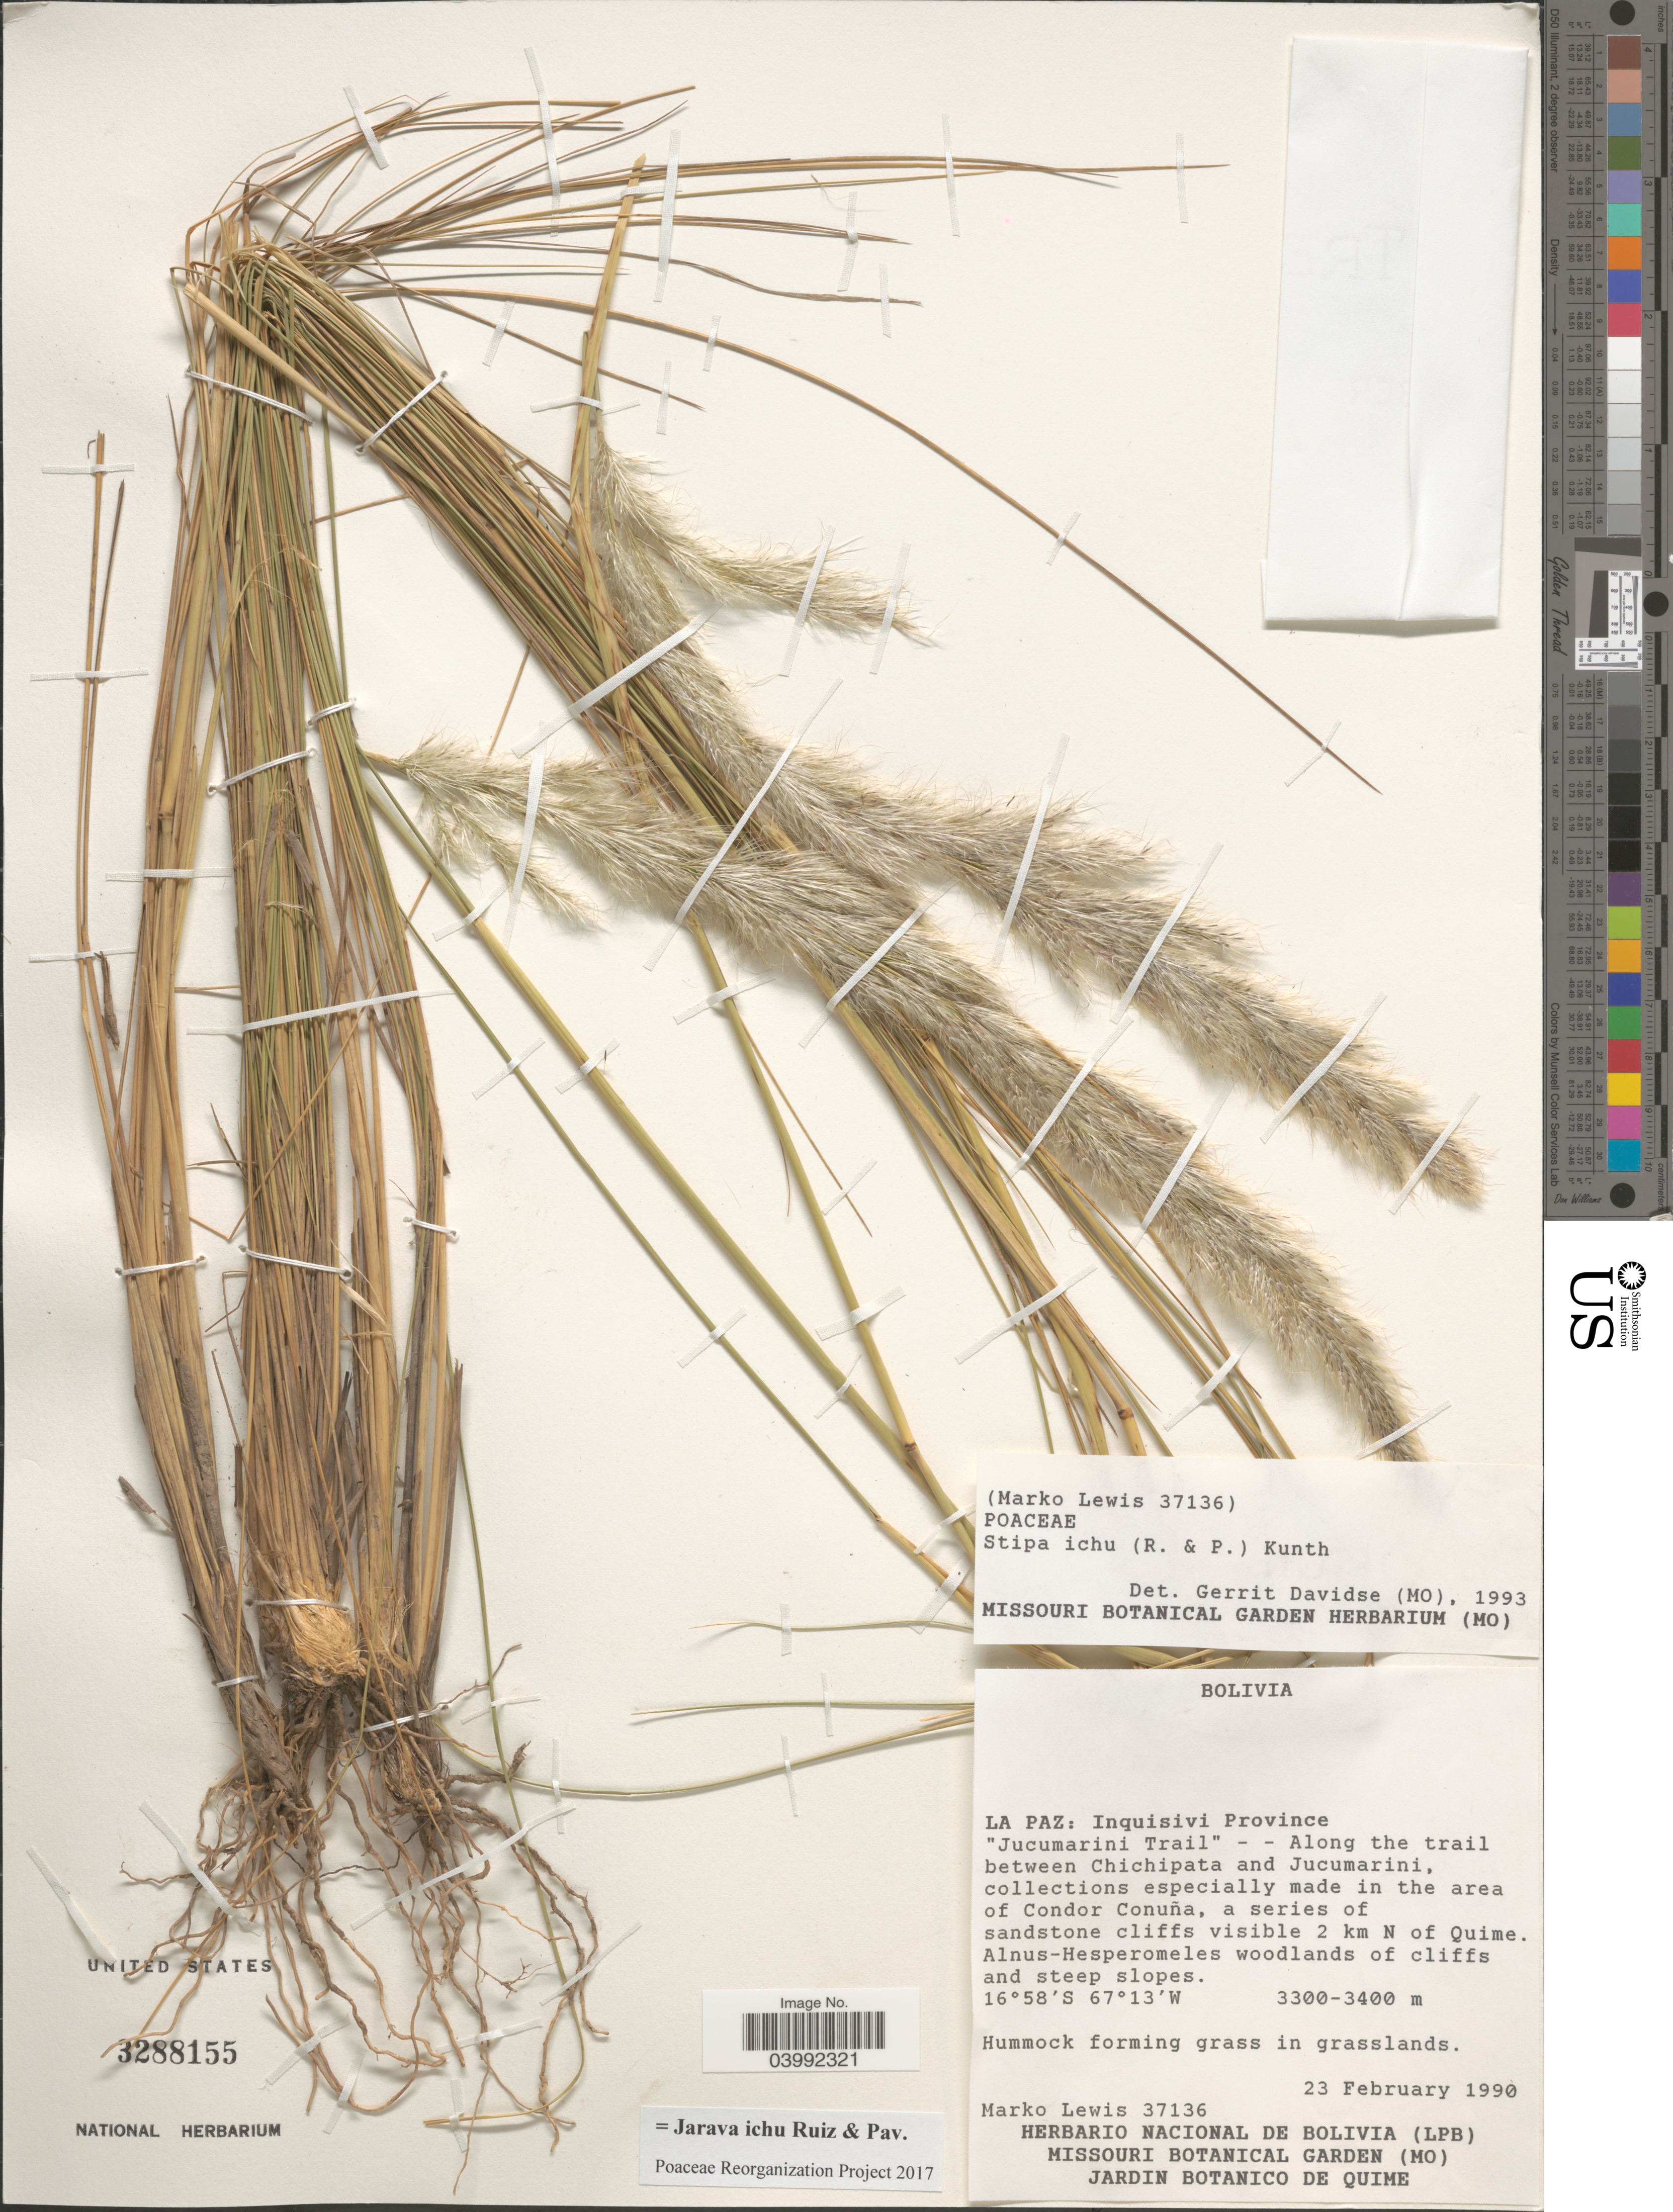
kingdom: Plantae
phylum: Tracheophyta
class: Liliopsida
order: Poales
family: Poaceae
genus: Jarava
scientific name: Jarava ichu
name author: Ruiz & Pav.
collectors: M. A. Lewis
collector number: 37136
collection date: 1990-02-23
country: Bolivia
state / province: La Paz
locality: La Paz: Inquisivi Province. "Jucumarini Trail" - Along the trail between Chichipata and Jucumarini, collections especially made in the area of Condor Conuña, a series of sandstone cliffs visible 2 km N of Quime.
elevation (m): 3300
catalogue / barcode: US 3288155